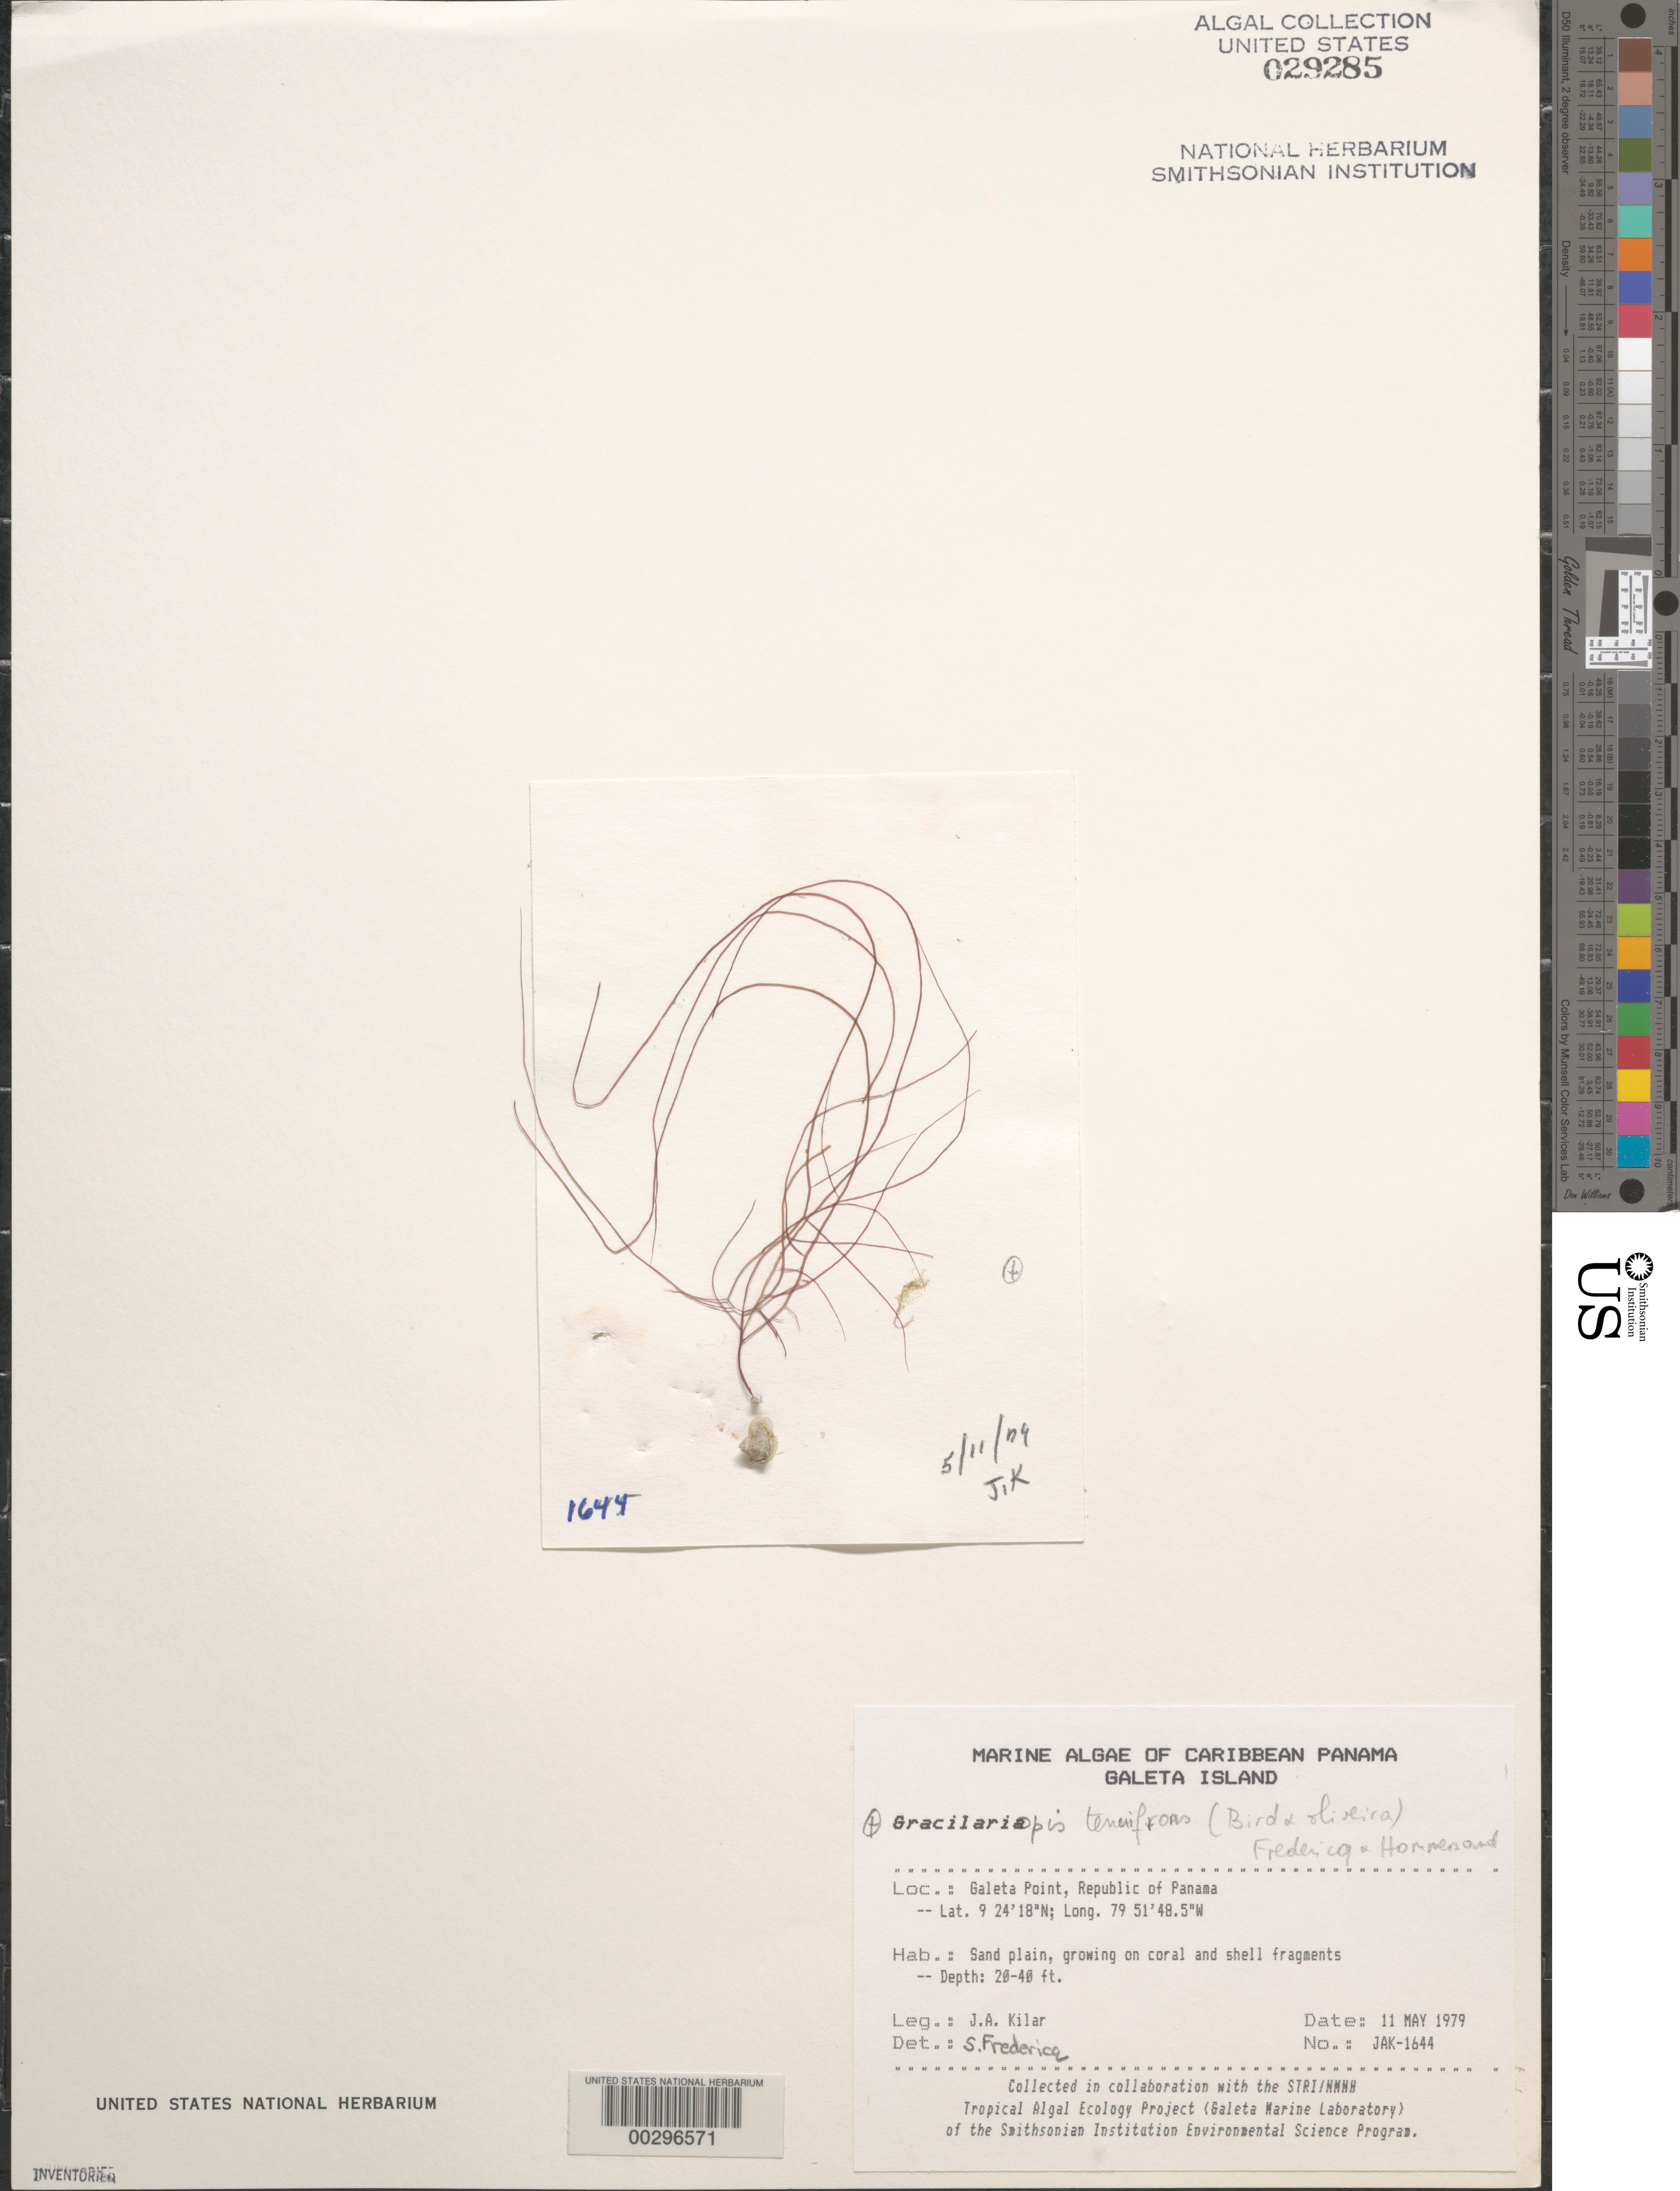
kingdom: Plantae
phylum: Rhodophyta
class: Florideophyceae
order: Gracilariales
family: Gracilariaceae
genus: Gracilariopsis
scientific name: Gracilariopsis tenuifrons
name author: (C.J. Bird & E.C. Oliveira) Fredericq & Hommersand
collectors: J. A. Kilar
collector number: JAK-1644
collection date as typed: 11 May 1979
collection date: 1979-05-11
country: Panama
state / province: Colón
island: Galeta Island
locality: Galeta Point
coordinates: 9 24' 18" N, 79 51' 48.5" W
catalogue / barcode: US 29285